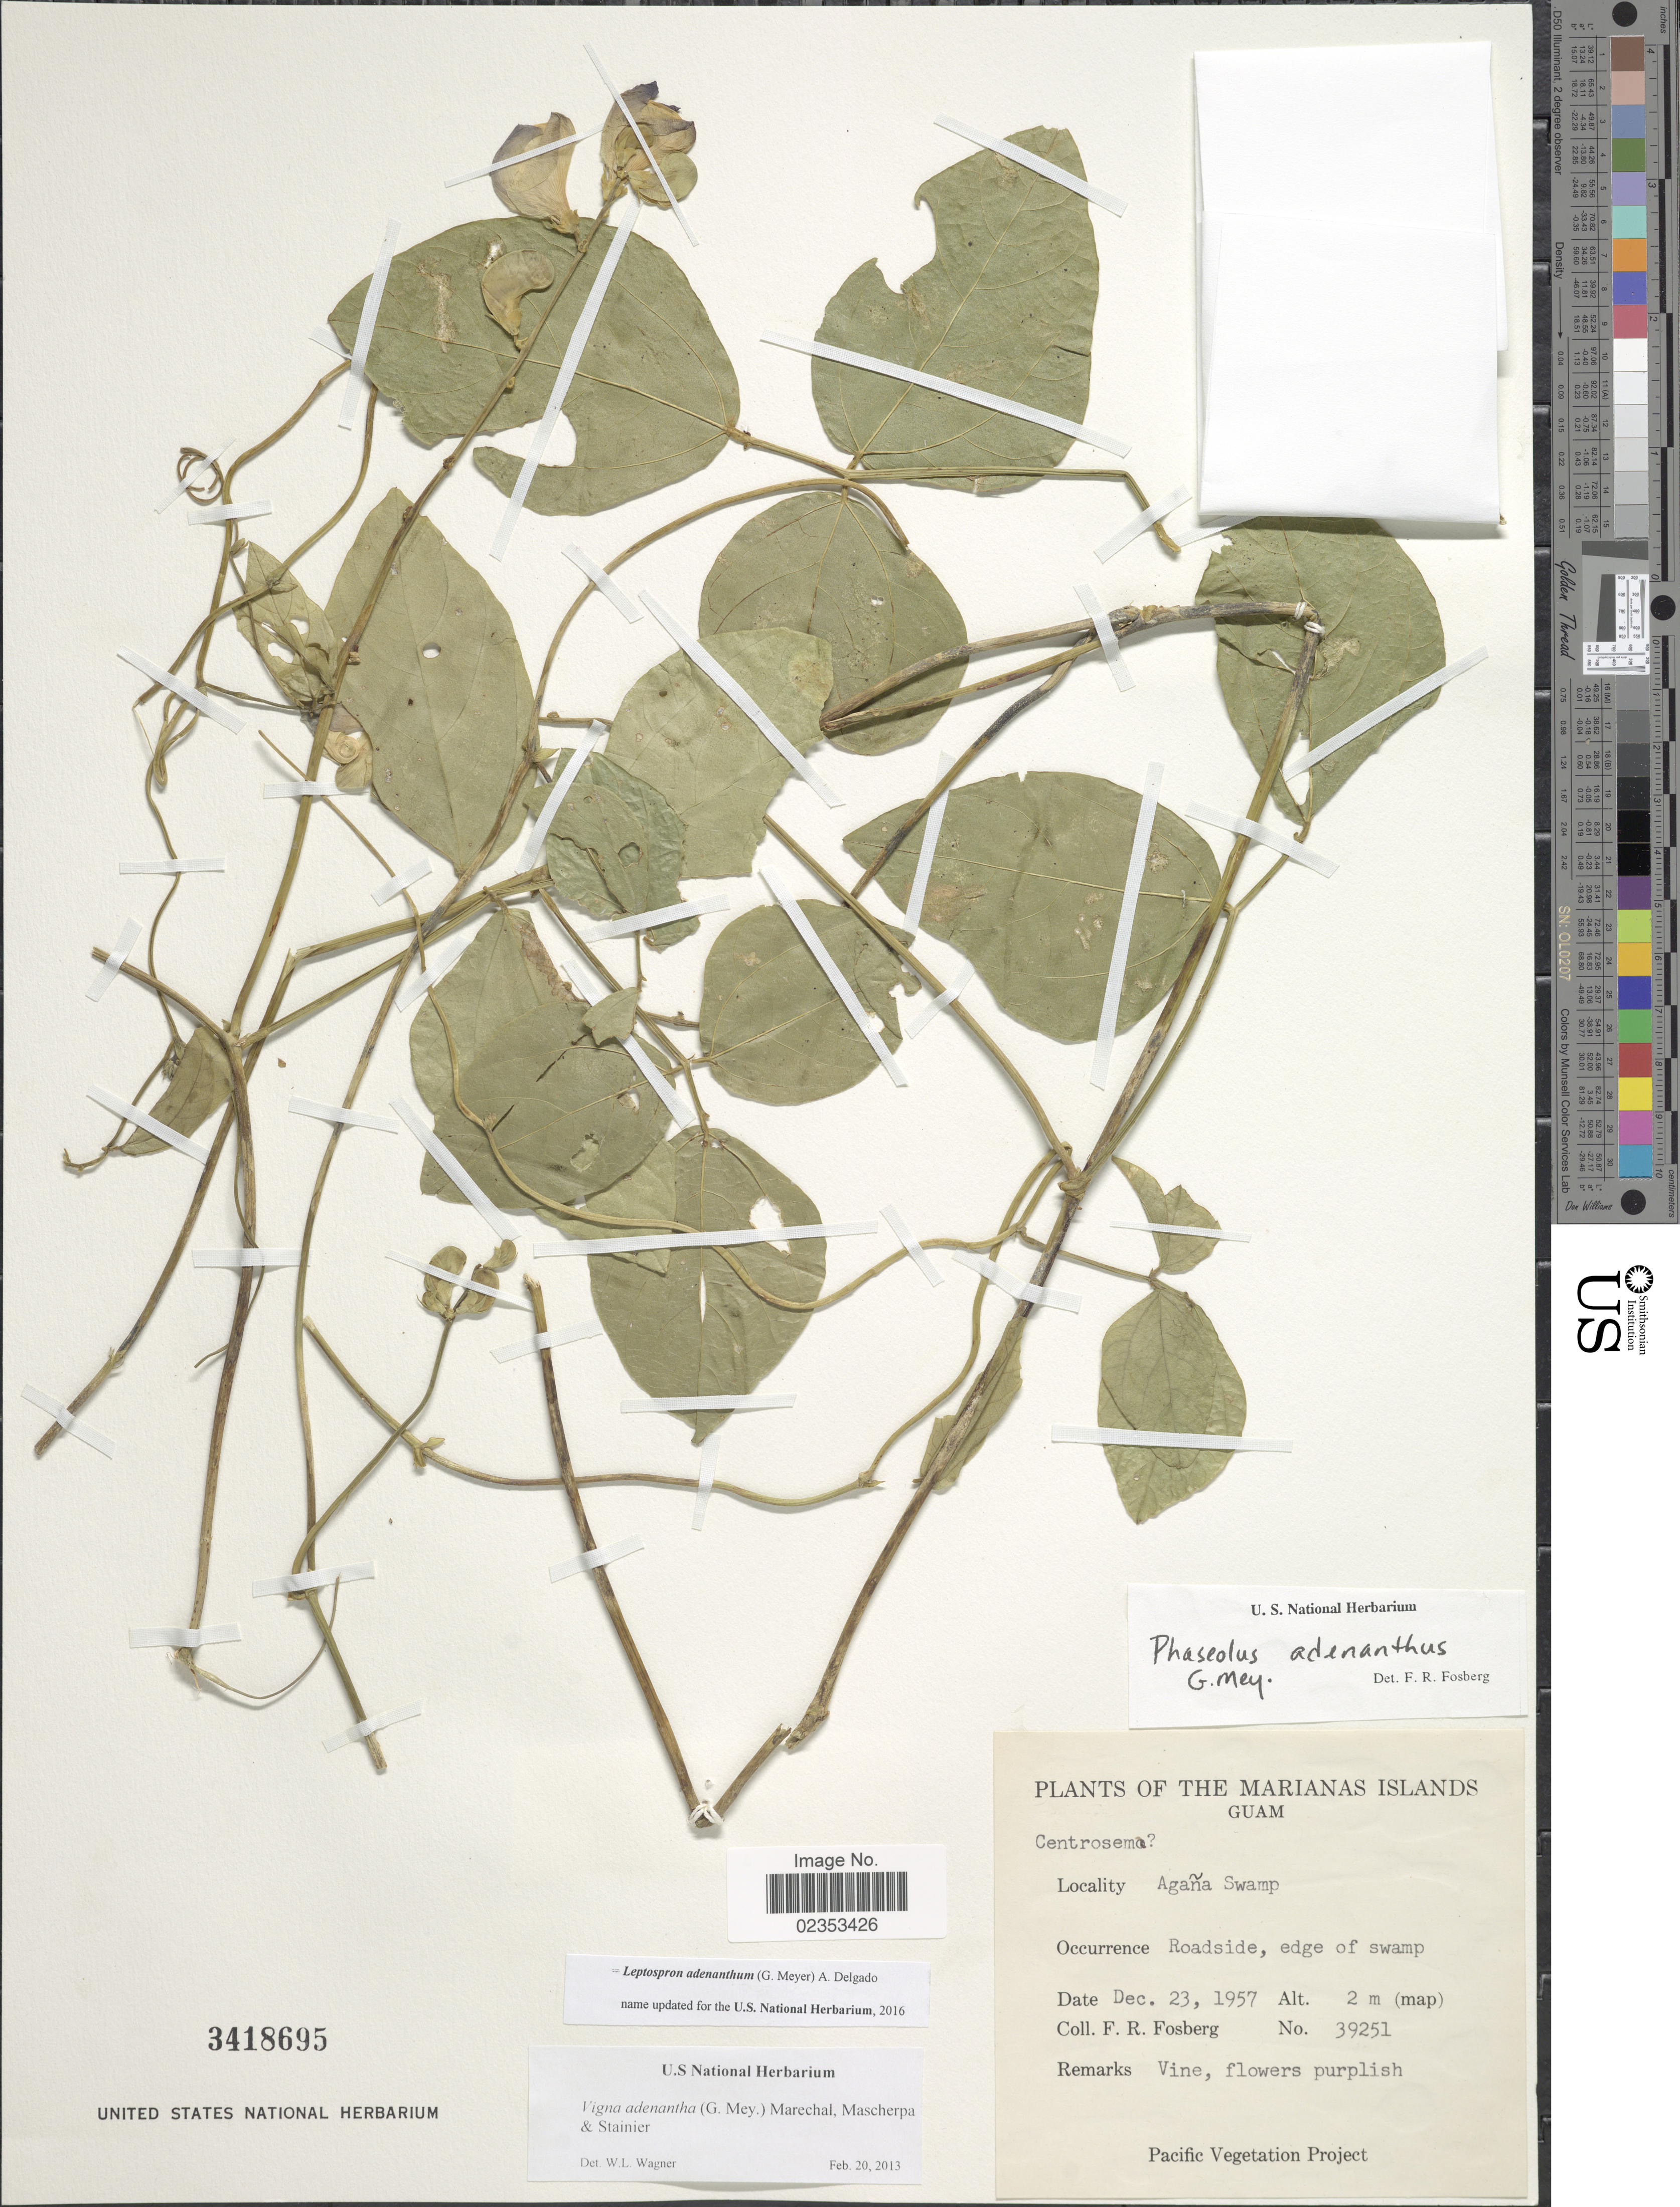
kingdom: Plantae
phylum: Tracheophyta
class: Magnoliopsida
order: Fabales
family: Fabaceae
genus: Leptospron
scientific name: Leptospron adenanthum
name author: (G. Mey.) A. Delgado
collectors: F. R. Fosberg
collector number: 39251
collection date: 1957-12-23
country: Guam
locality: The Marianas Islands, Agana Swamp, Roadside, edge of swamp.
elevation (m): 2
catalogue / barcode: US 3418695